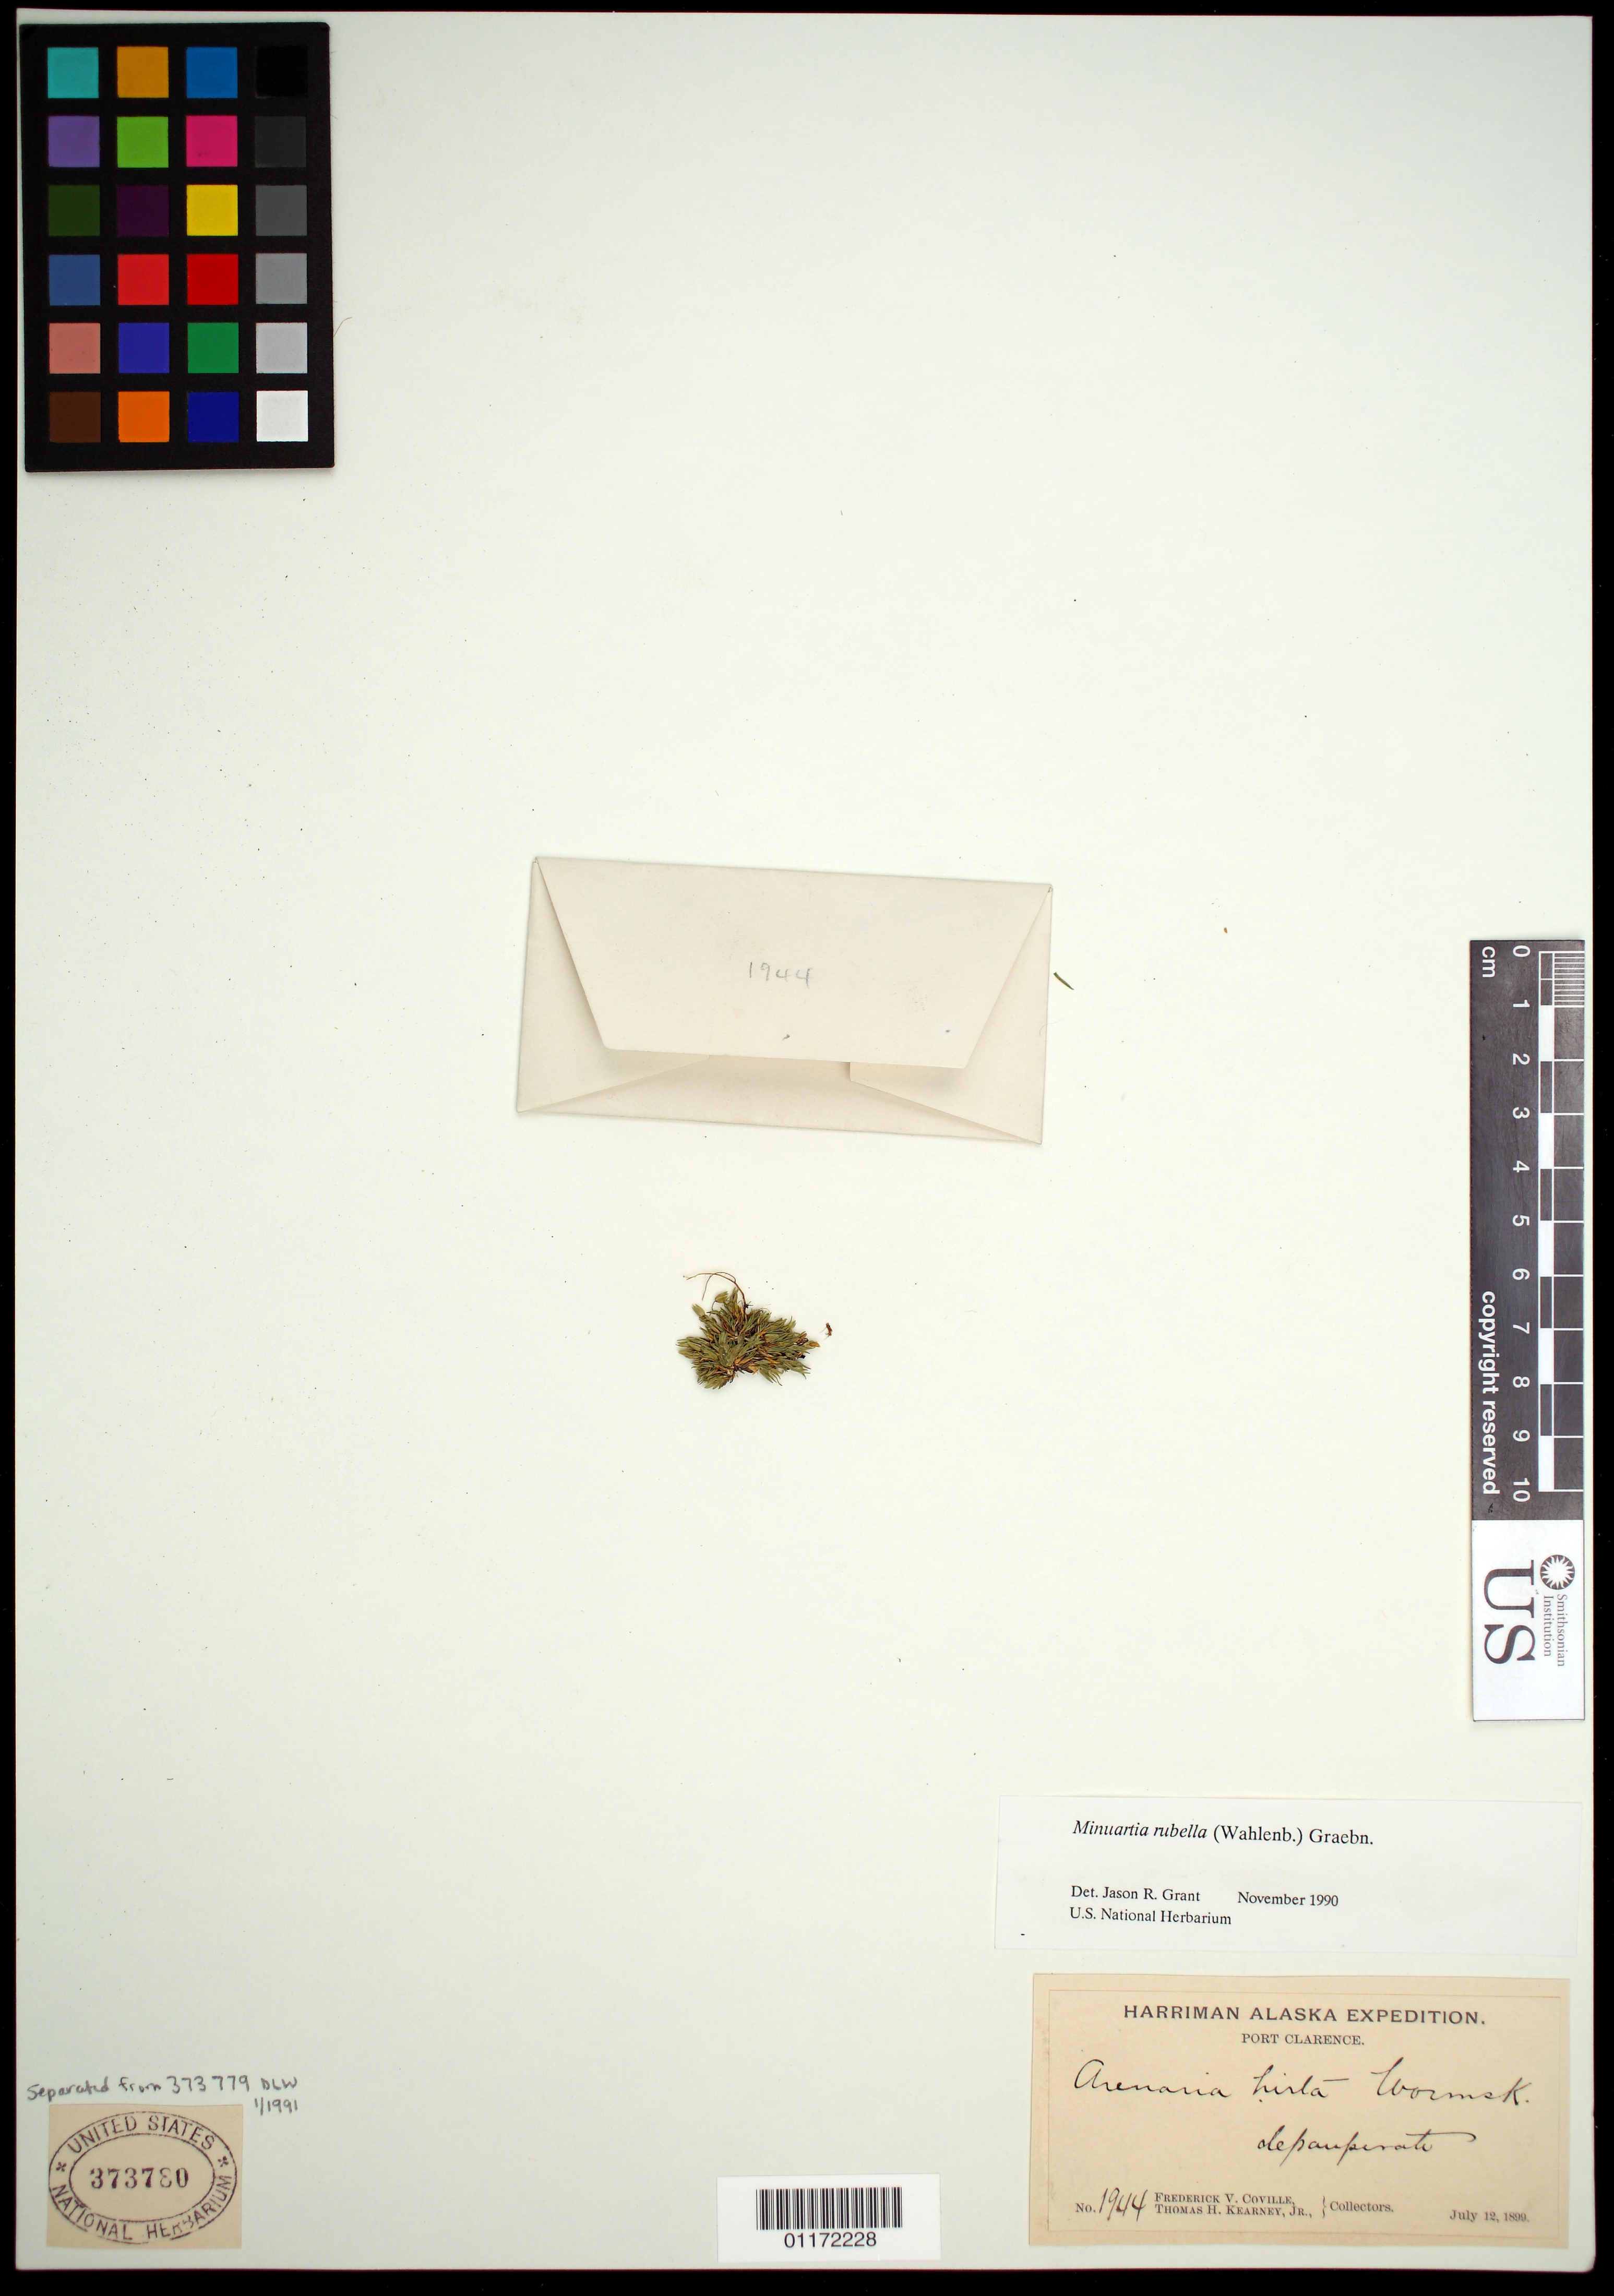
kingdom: Plantae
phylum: Tracheophyta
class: Magnoliopsida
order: Caryophyllales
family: Caryophyllaceae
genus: Minuartia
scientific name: Minuartia rubella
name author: (Wahlenb.) Hiern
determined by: Grant, J. R., (SWITZERLAND)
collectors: F. V. Coville & T. H. Kearney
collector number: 1944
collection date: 1899-07-12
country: United States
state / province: Alaska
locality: Port Clarence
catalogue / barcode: US 373780